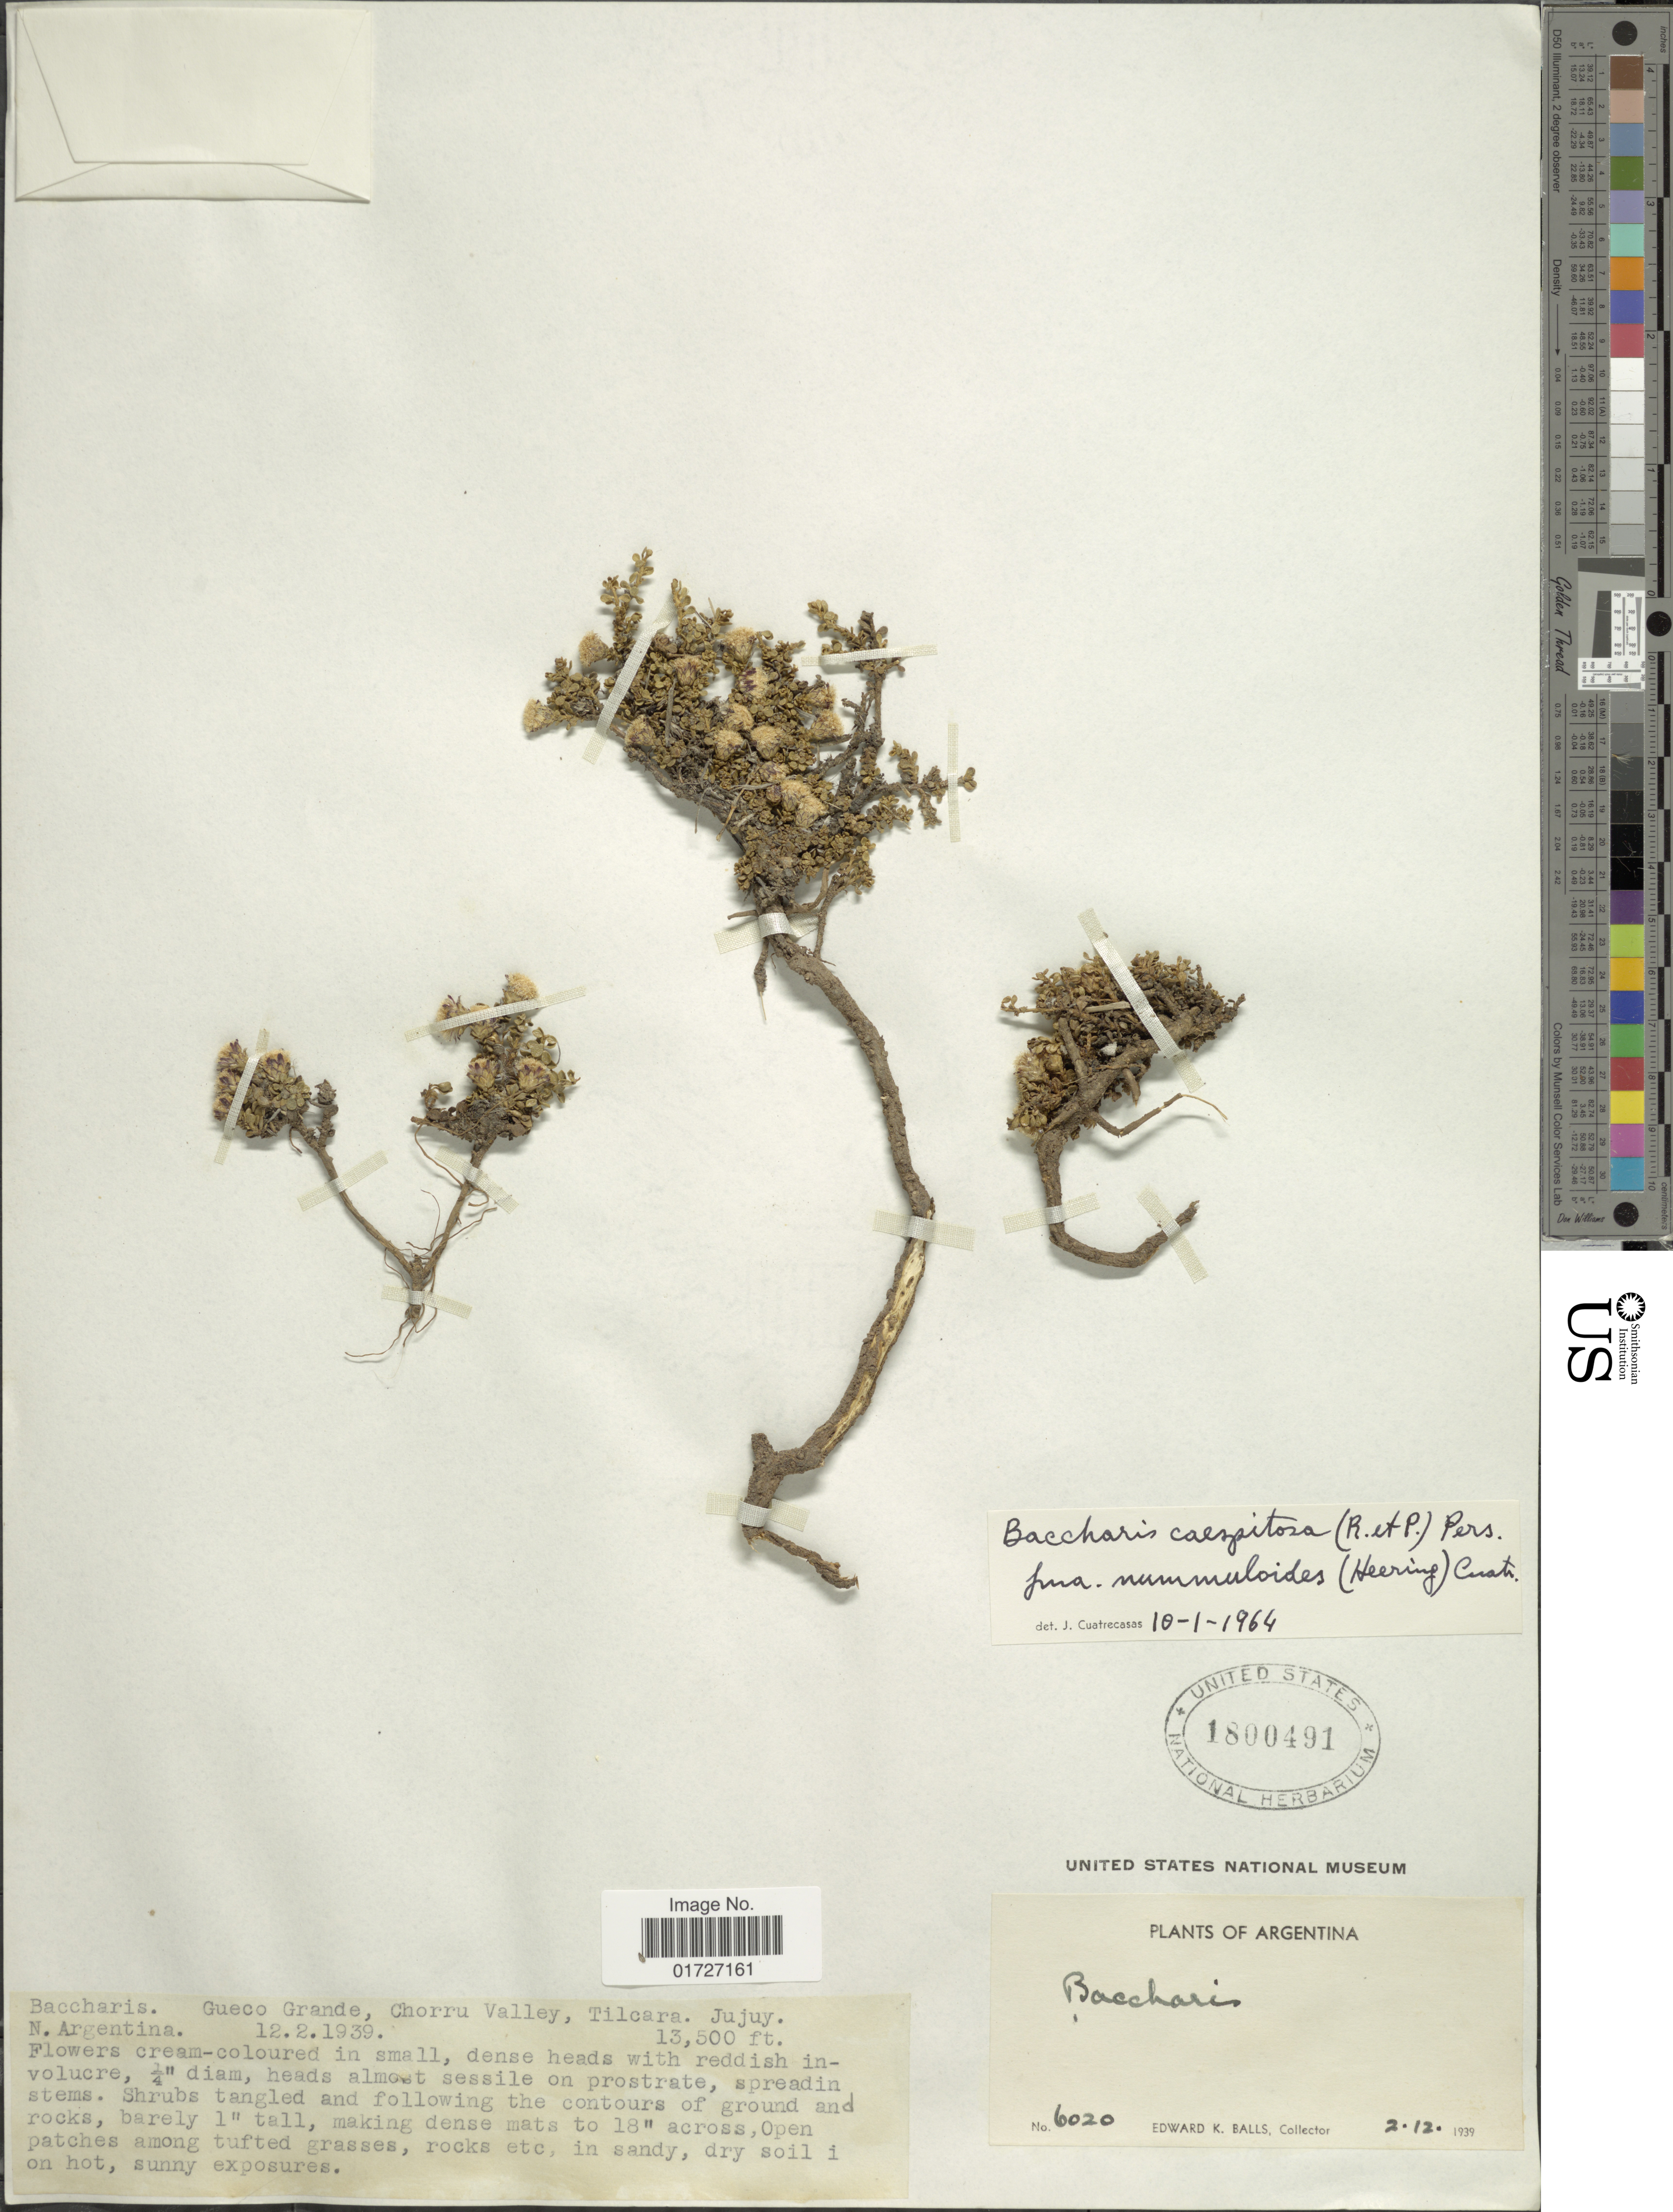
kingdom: Plantae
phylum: Tracheophyta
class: Magnoliopsida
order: Asterales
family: Asteraceae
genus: Baccharis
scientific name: Baccharis caespitosa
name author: (Ruiz & Pav.) Pers.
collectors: E. K. Balls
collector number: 6020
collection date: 1939-02-12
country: Argentina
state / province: Jujuy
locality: Queco Grande, Chorru Valley, Tilcara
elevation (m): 4115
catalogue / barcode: US 1800491